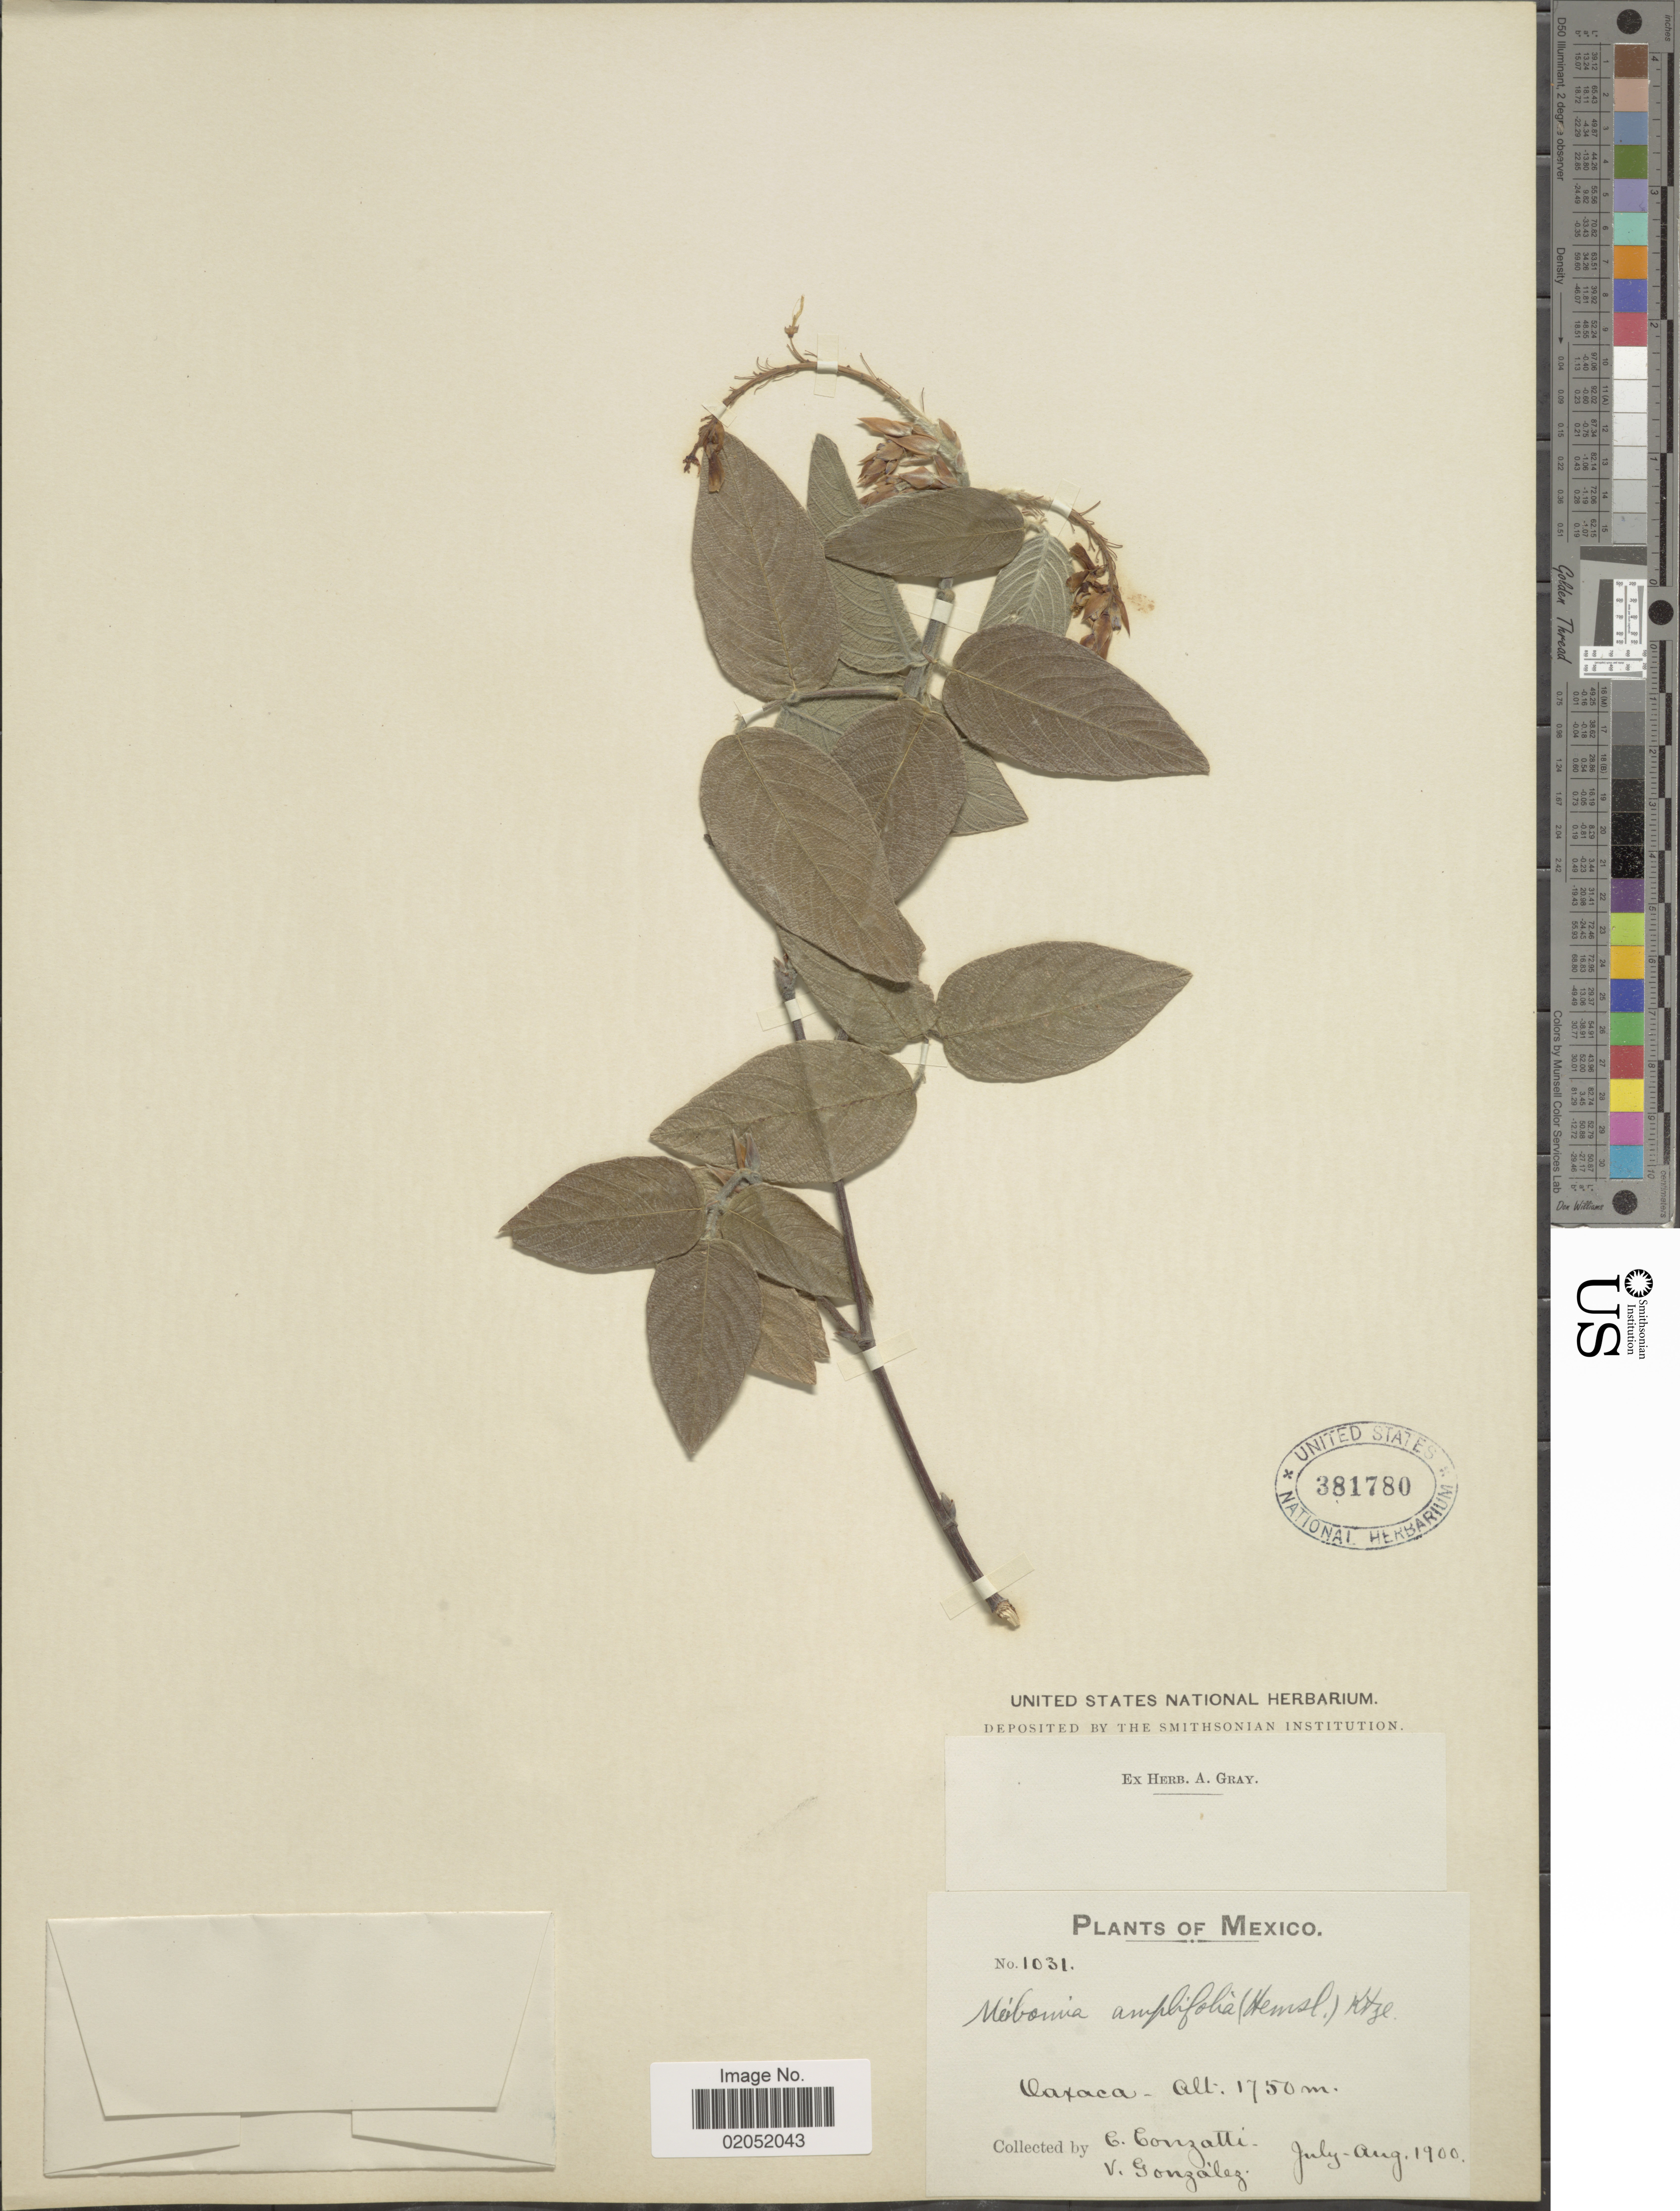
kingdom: Plantae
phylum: Tracheophyta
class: Magnoliopsida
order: Fabales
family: Fabaceae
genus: Desmodium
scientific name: Desmodium amplifolium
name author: Hemsl.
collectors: C. Conzatti & V. Gonzalez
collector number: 1031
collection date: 1900-07/1900-08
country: Mexico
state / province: Oaxaca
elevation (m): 1750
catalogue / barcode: US 381780